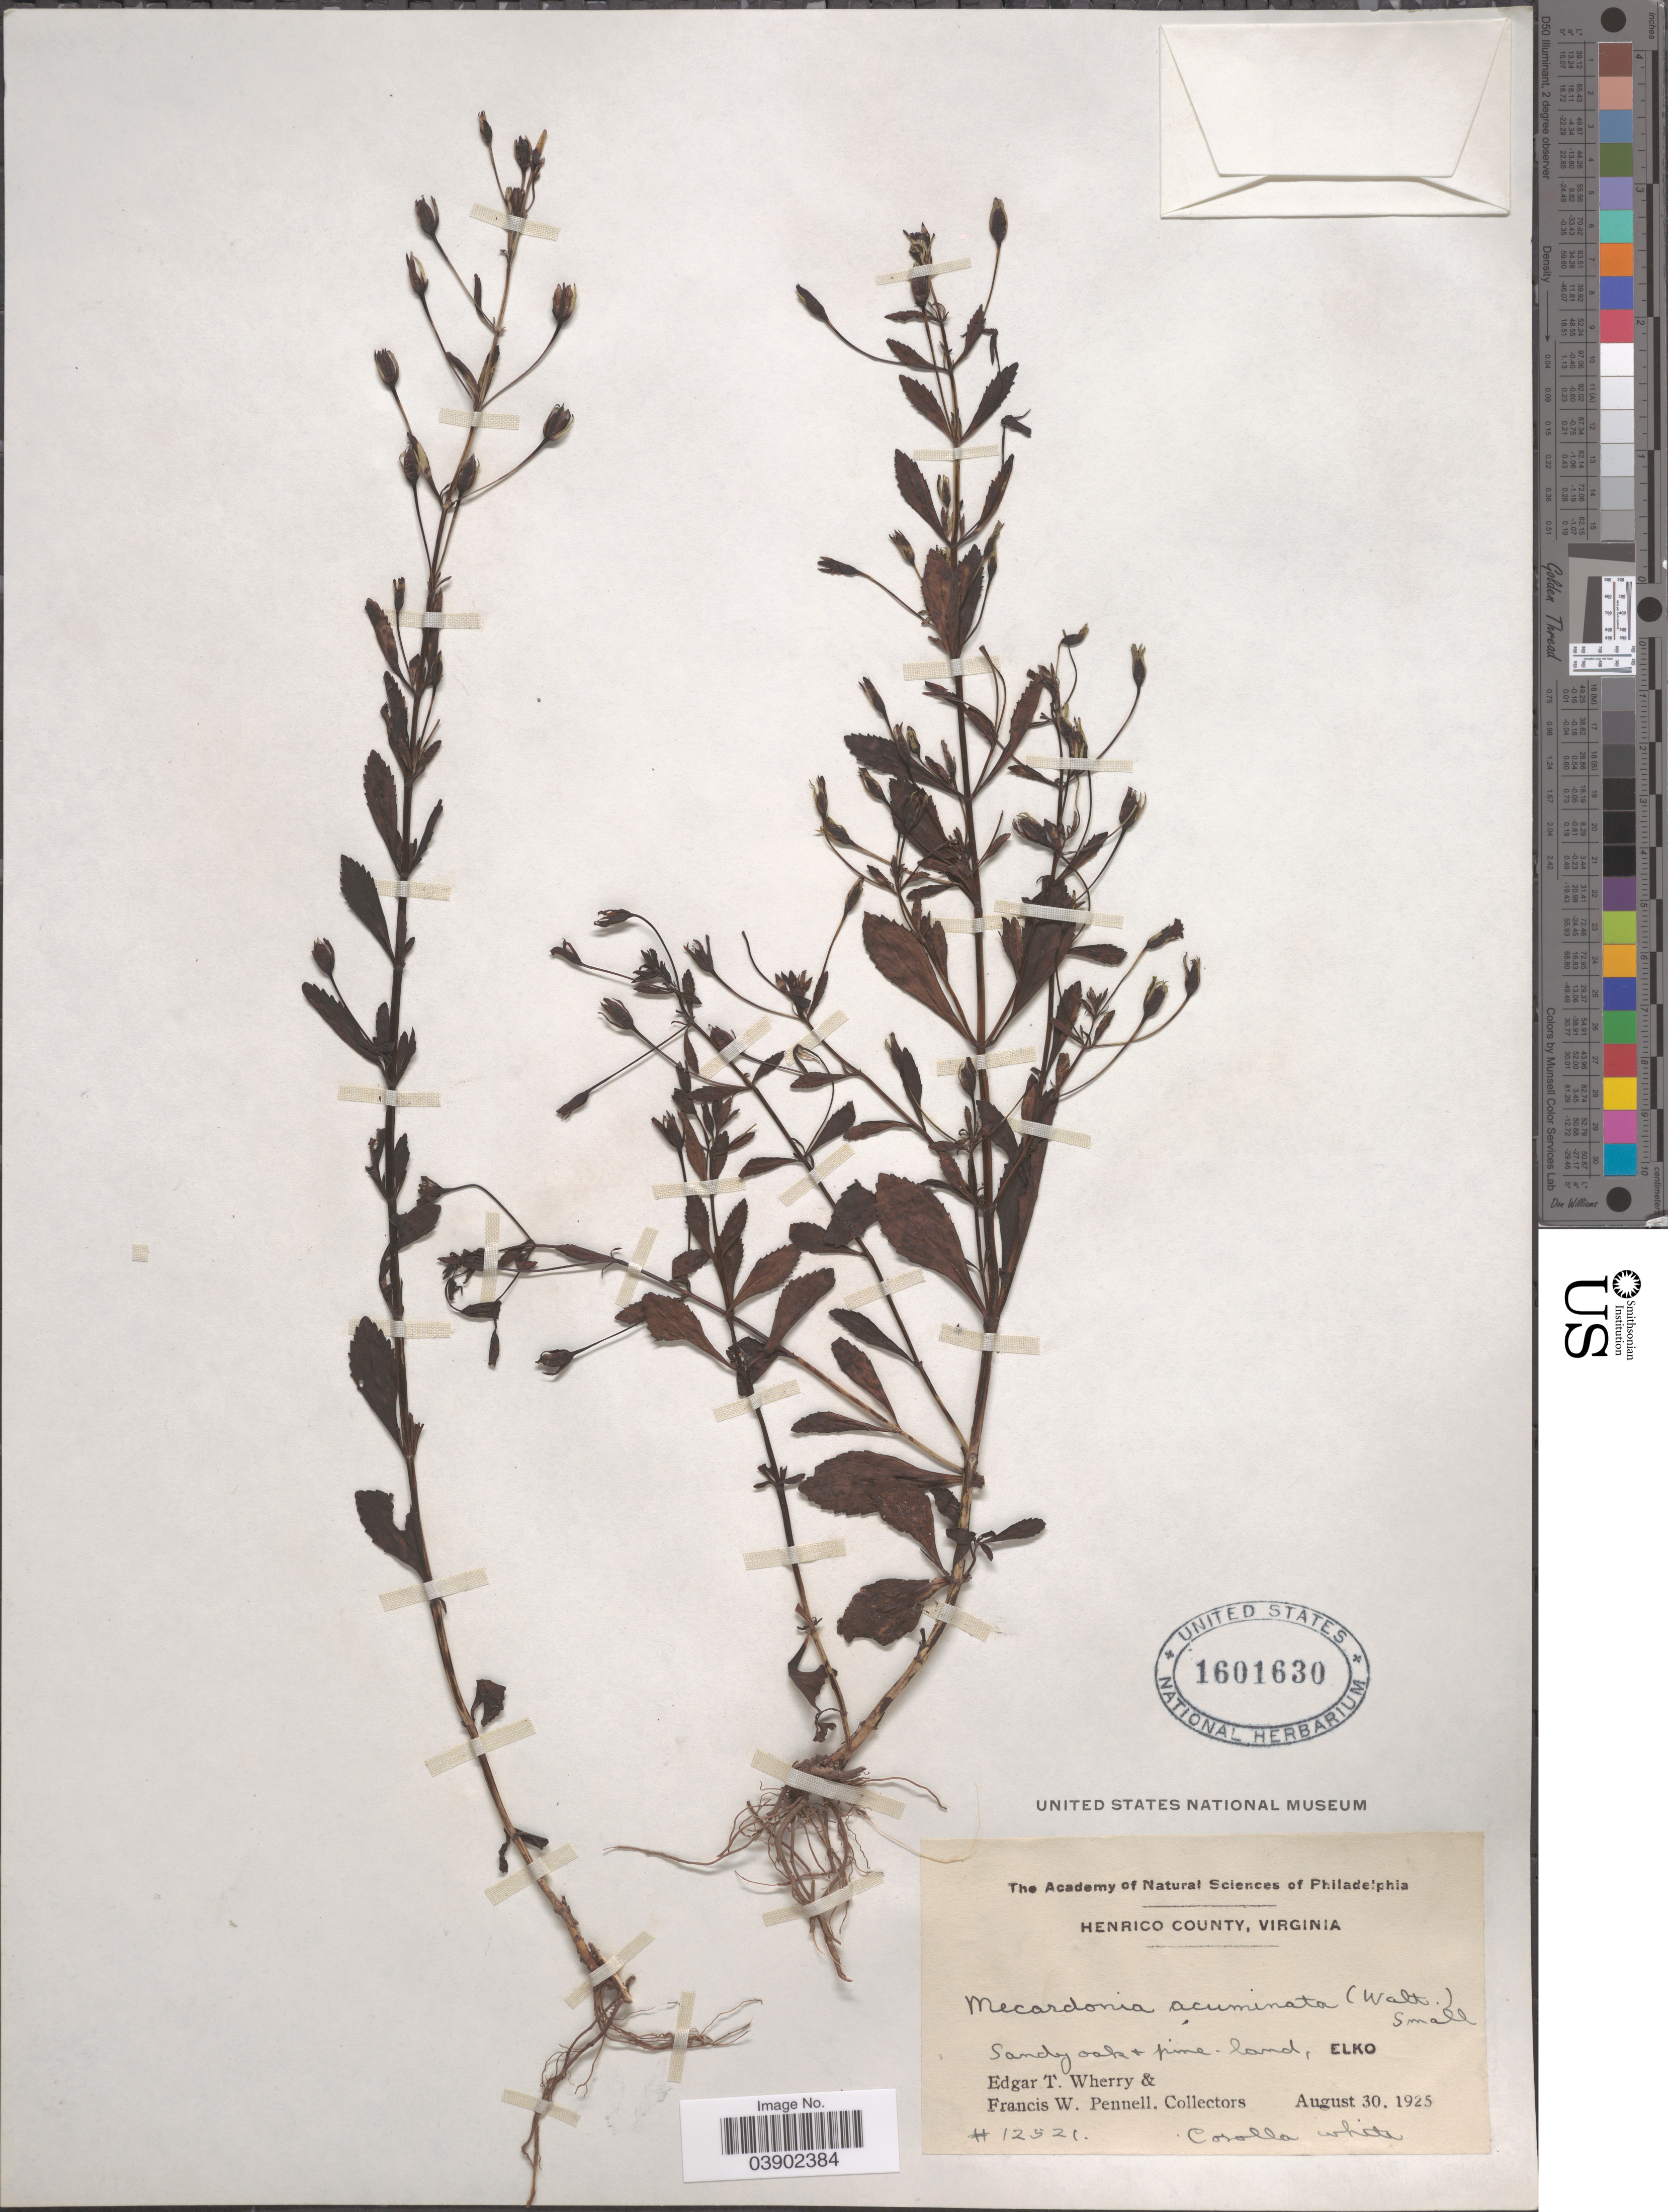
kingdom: Plantae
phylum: Tracheophyta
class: Magnoliopsida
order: Lamiales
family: Plantaginaceae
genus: Mecardonia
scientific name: Mecardonia vandellioides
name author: (Kunth) Pennell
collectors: E. T. Wherry & F. W. Pennell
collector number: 12521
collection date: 1925-08-30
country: United States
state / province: Virginia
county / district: Henrico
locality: Elko.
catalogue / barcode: US 1601630